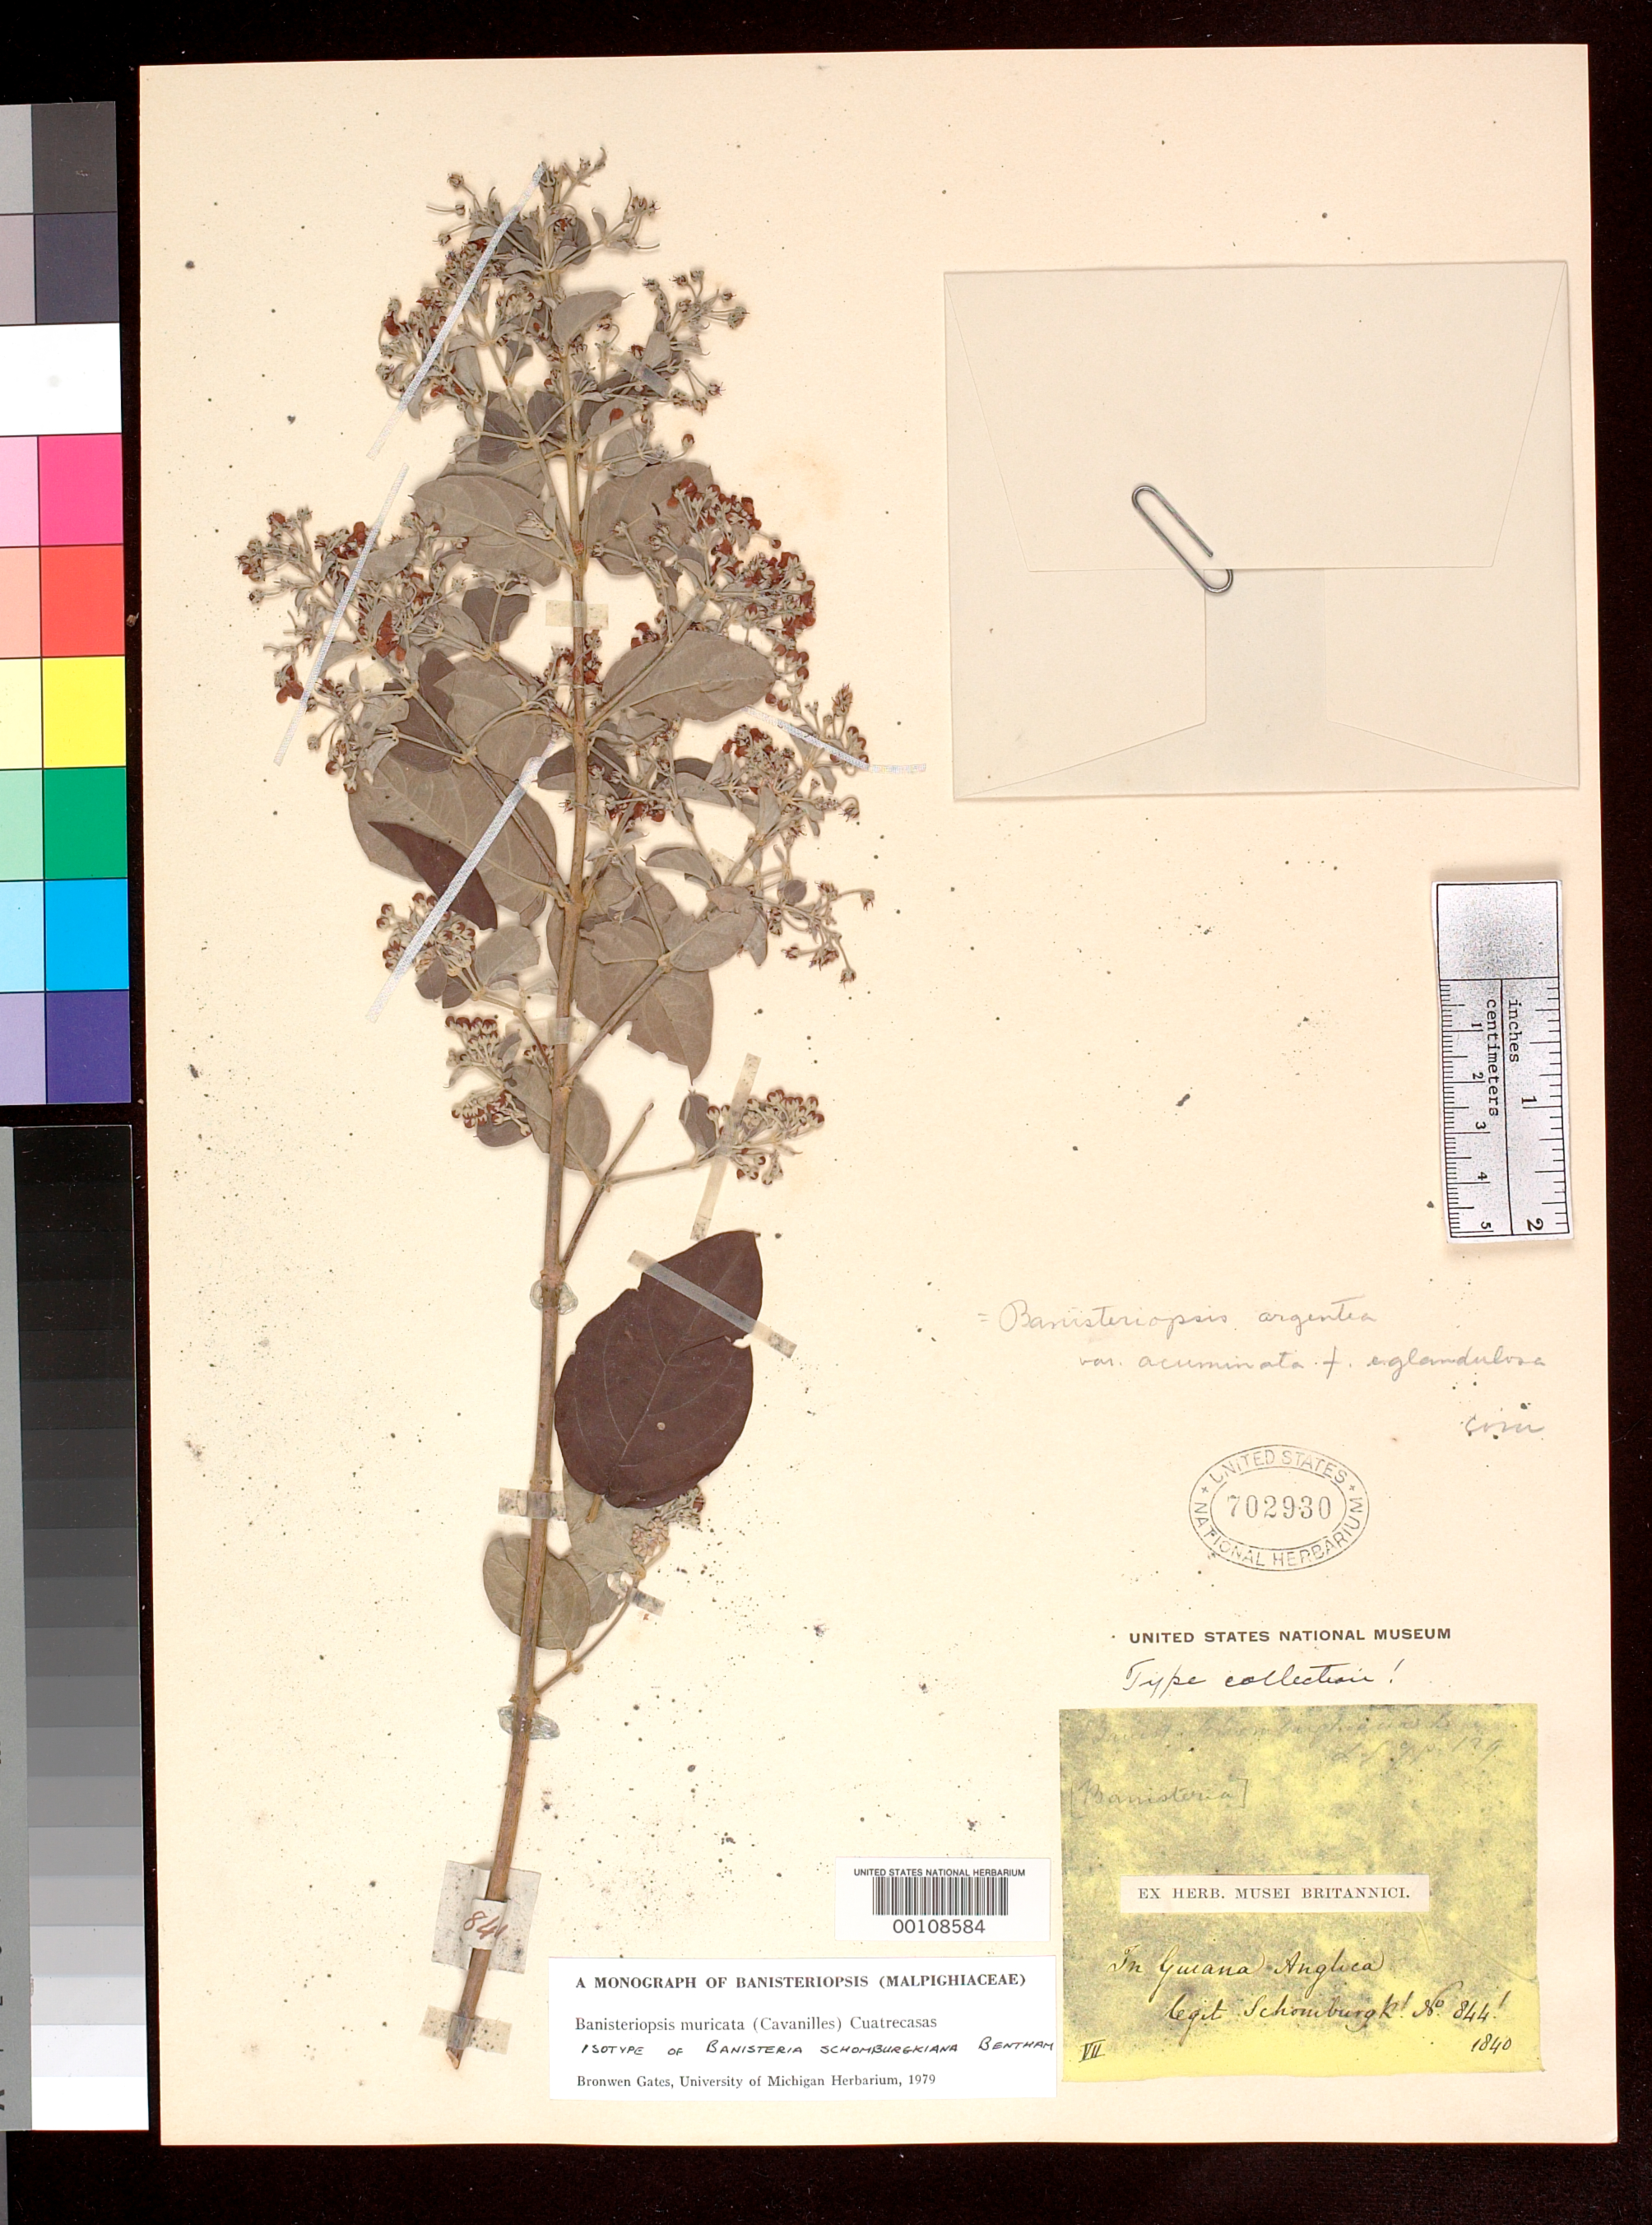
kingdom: Plantae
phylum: Tracheophyta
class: Magnoliopsida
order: Malpighiales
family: Malpighiaceae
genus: Banisteria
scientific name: Banisteria schomburgkiana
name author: Benth.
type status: Isotype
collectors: M. R. Schomburgk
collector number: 844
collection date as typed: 1840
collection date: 1840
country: Guyana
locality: Rio Branco.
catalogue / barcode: US 702930